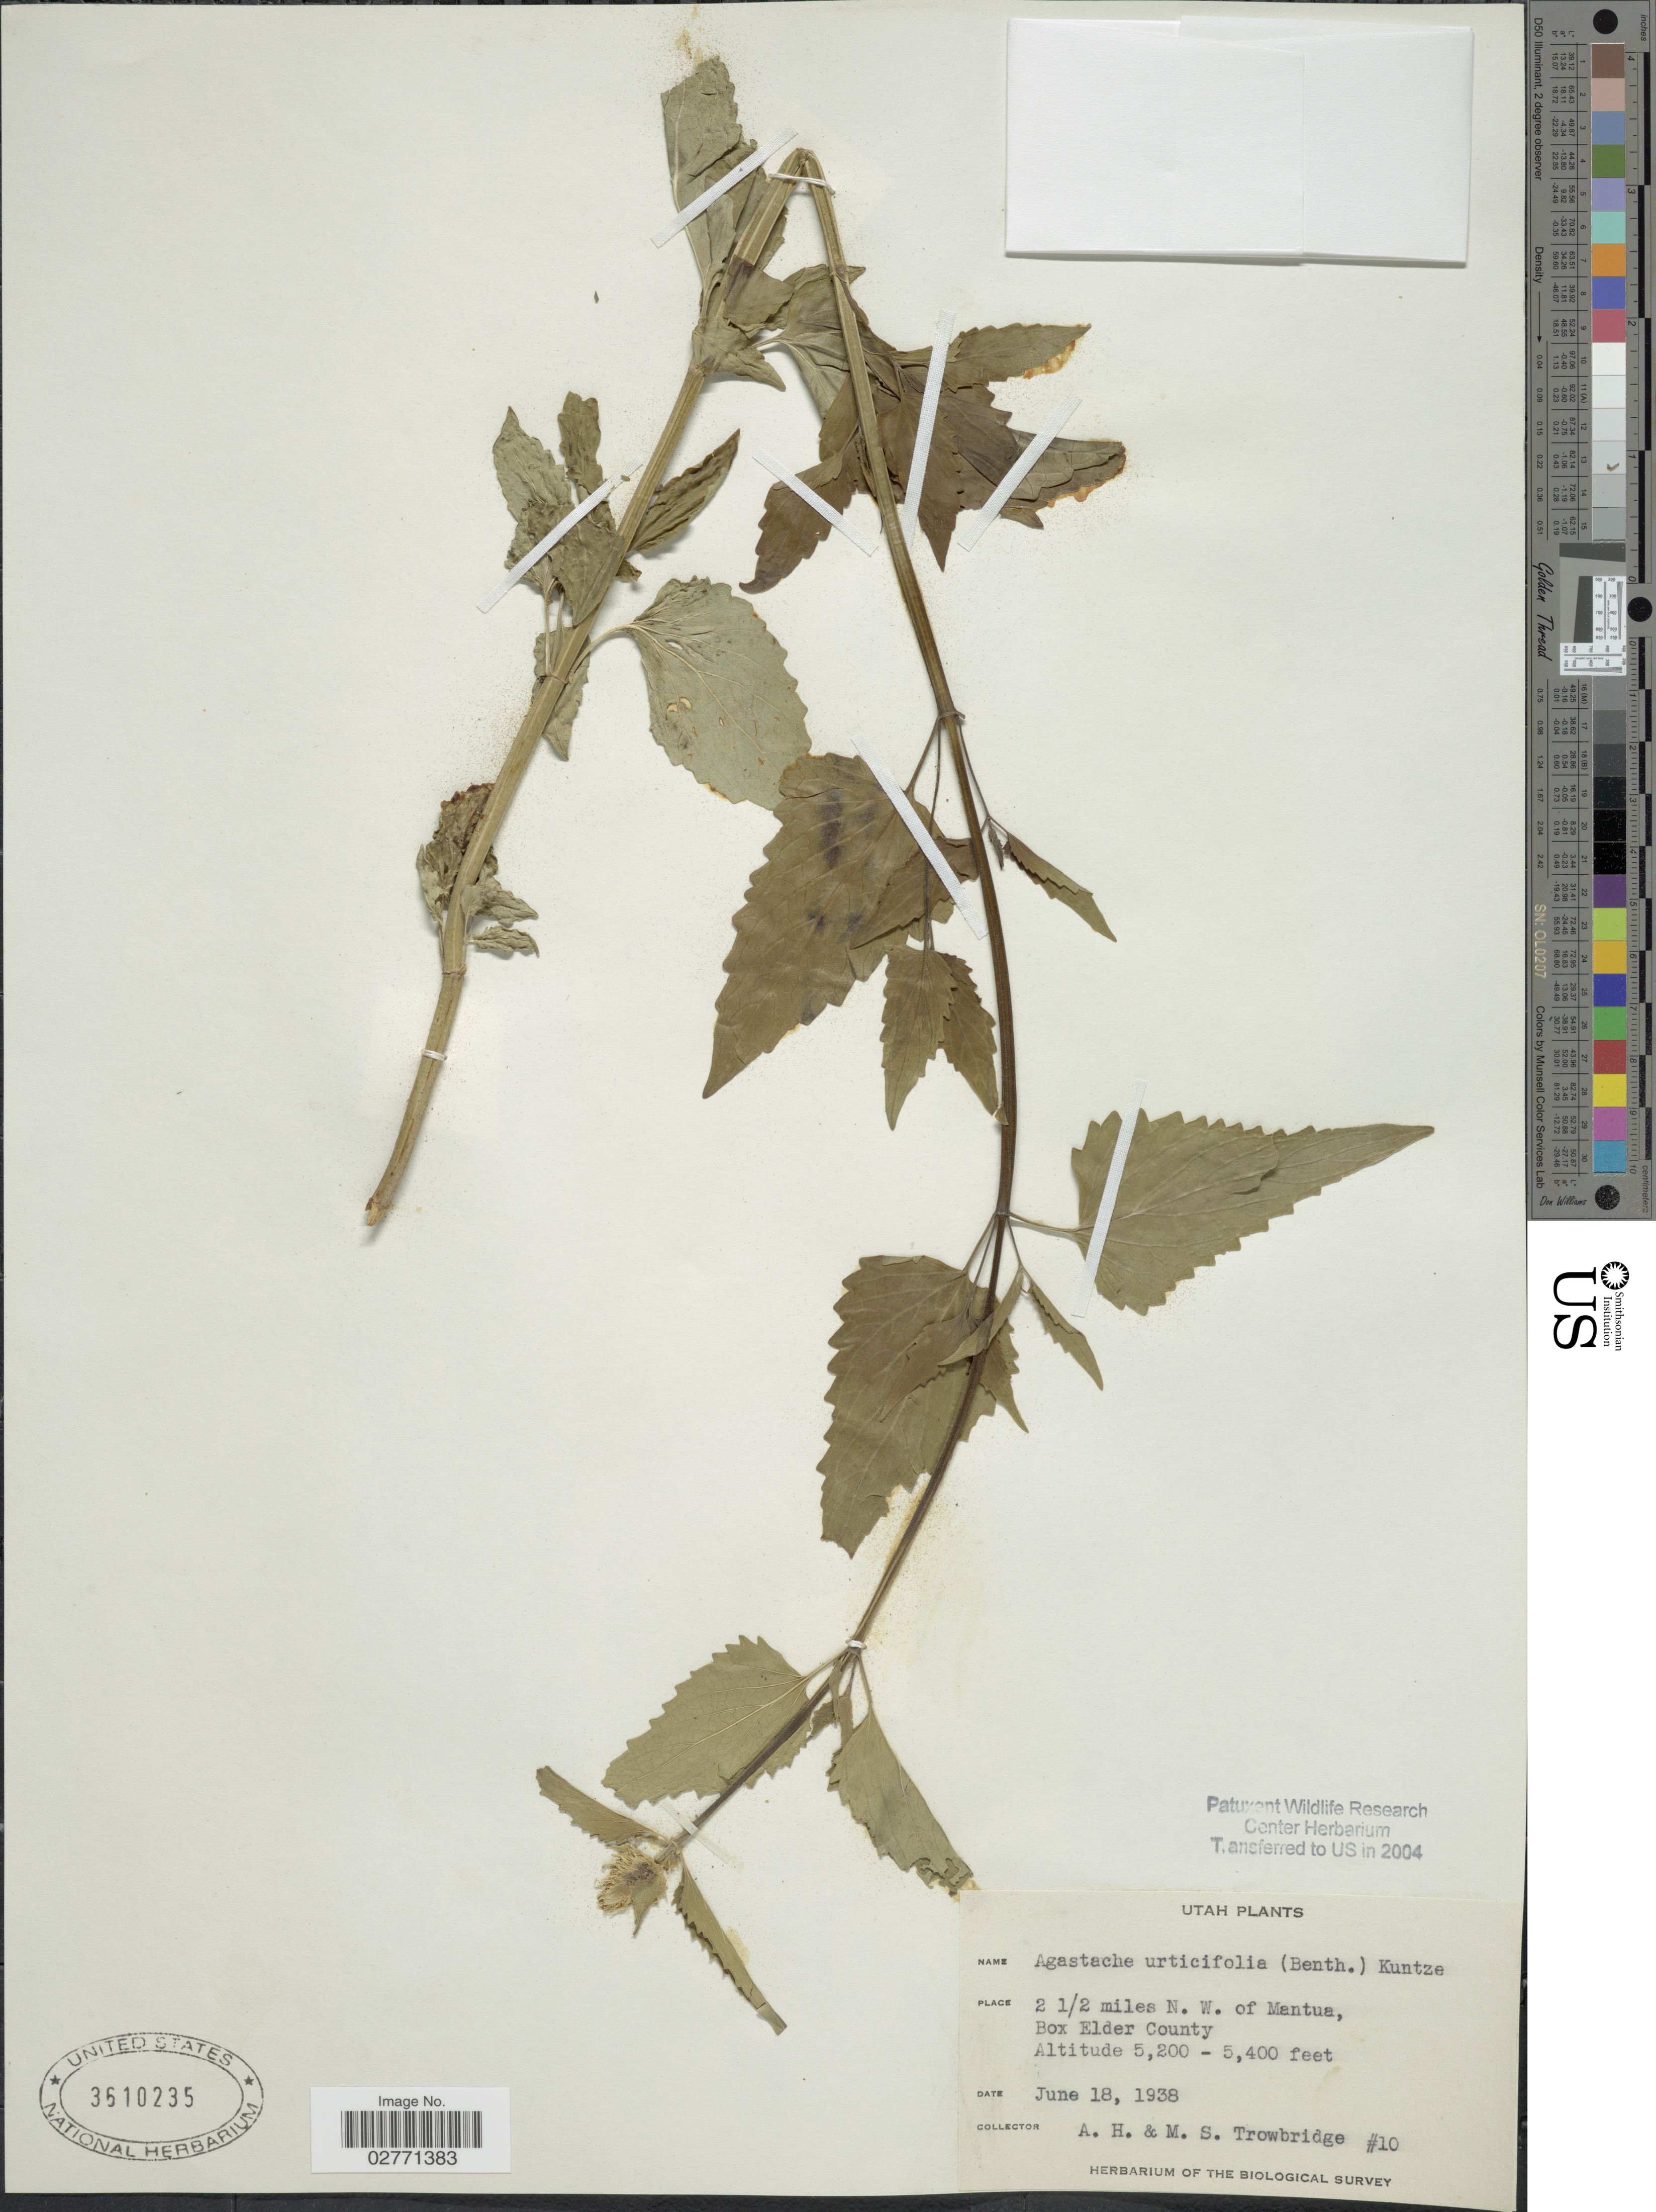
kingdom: Plantae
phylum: Tracheophyta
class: Magnoliopsida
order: Lamiales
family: Lamiaceae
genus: Agastache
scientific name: Agastache urticifolia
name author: (Benth.) Kuntze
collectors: A. H. Trowbridge & M. Trowbridge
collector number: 10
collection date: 1938-06-18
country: United States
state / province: Utah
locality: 2 1/2 miles N.W. of Mantua, Box Elder County.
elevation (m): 1585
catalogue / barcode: US 3610235